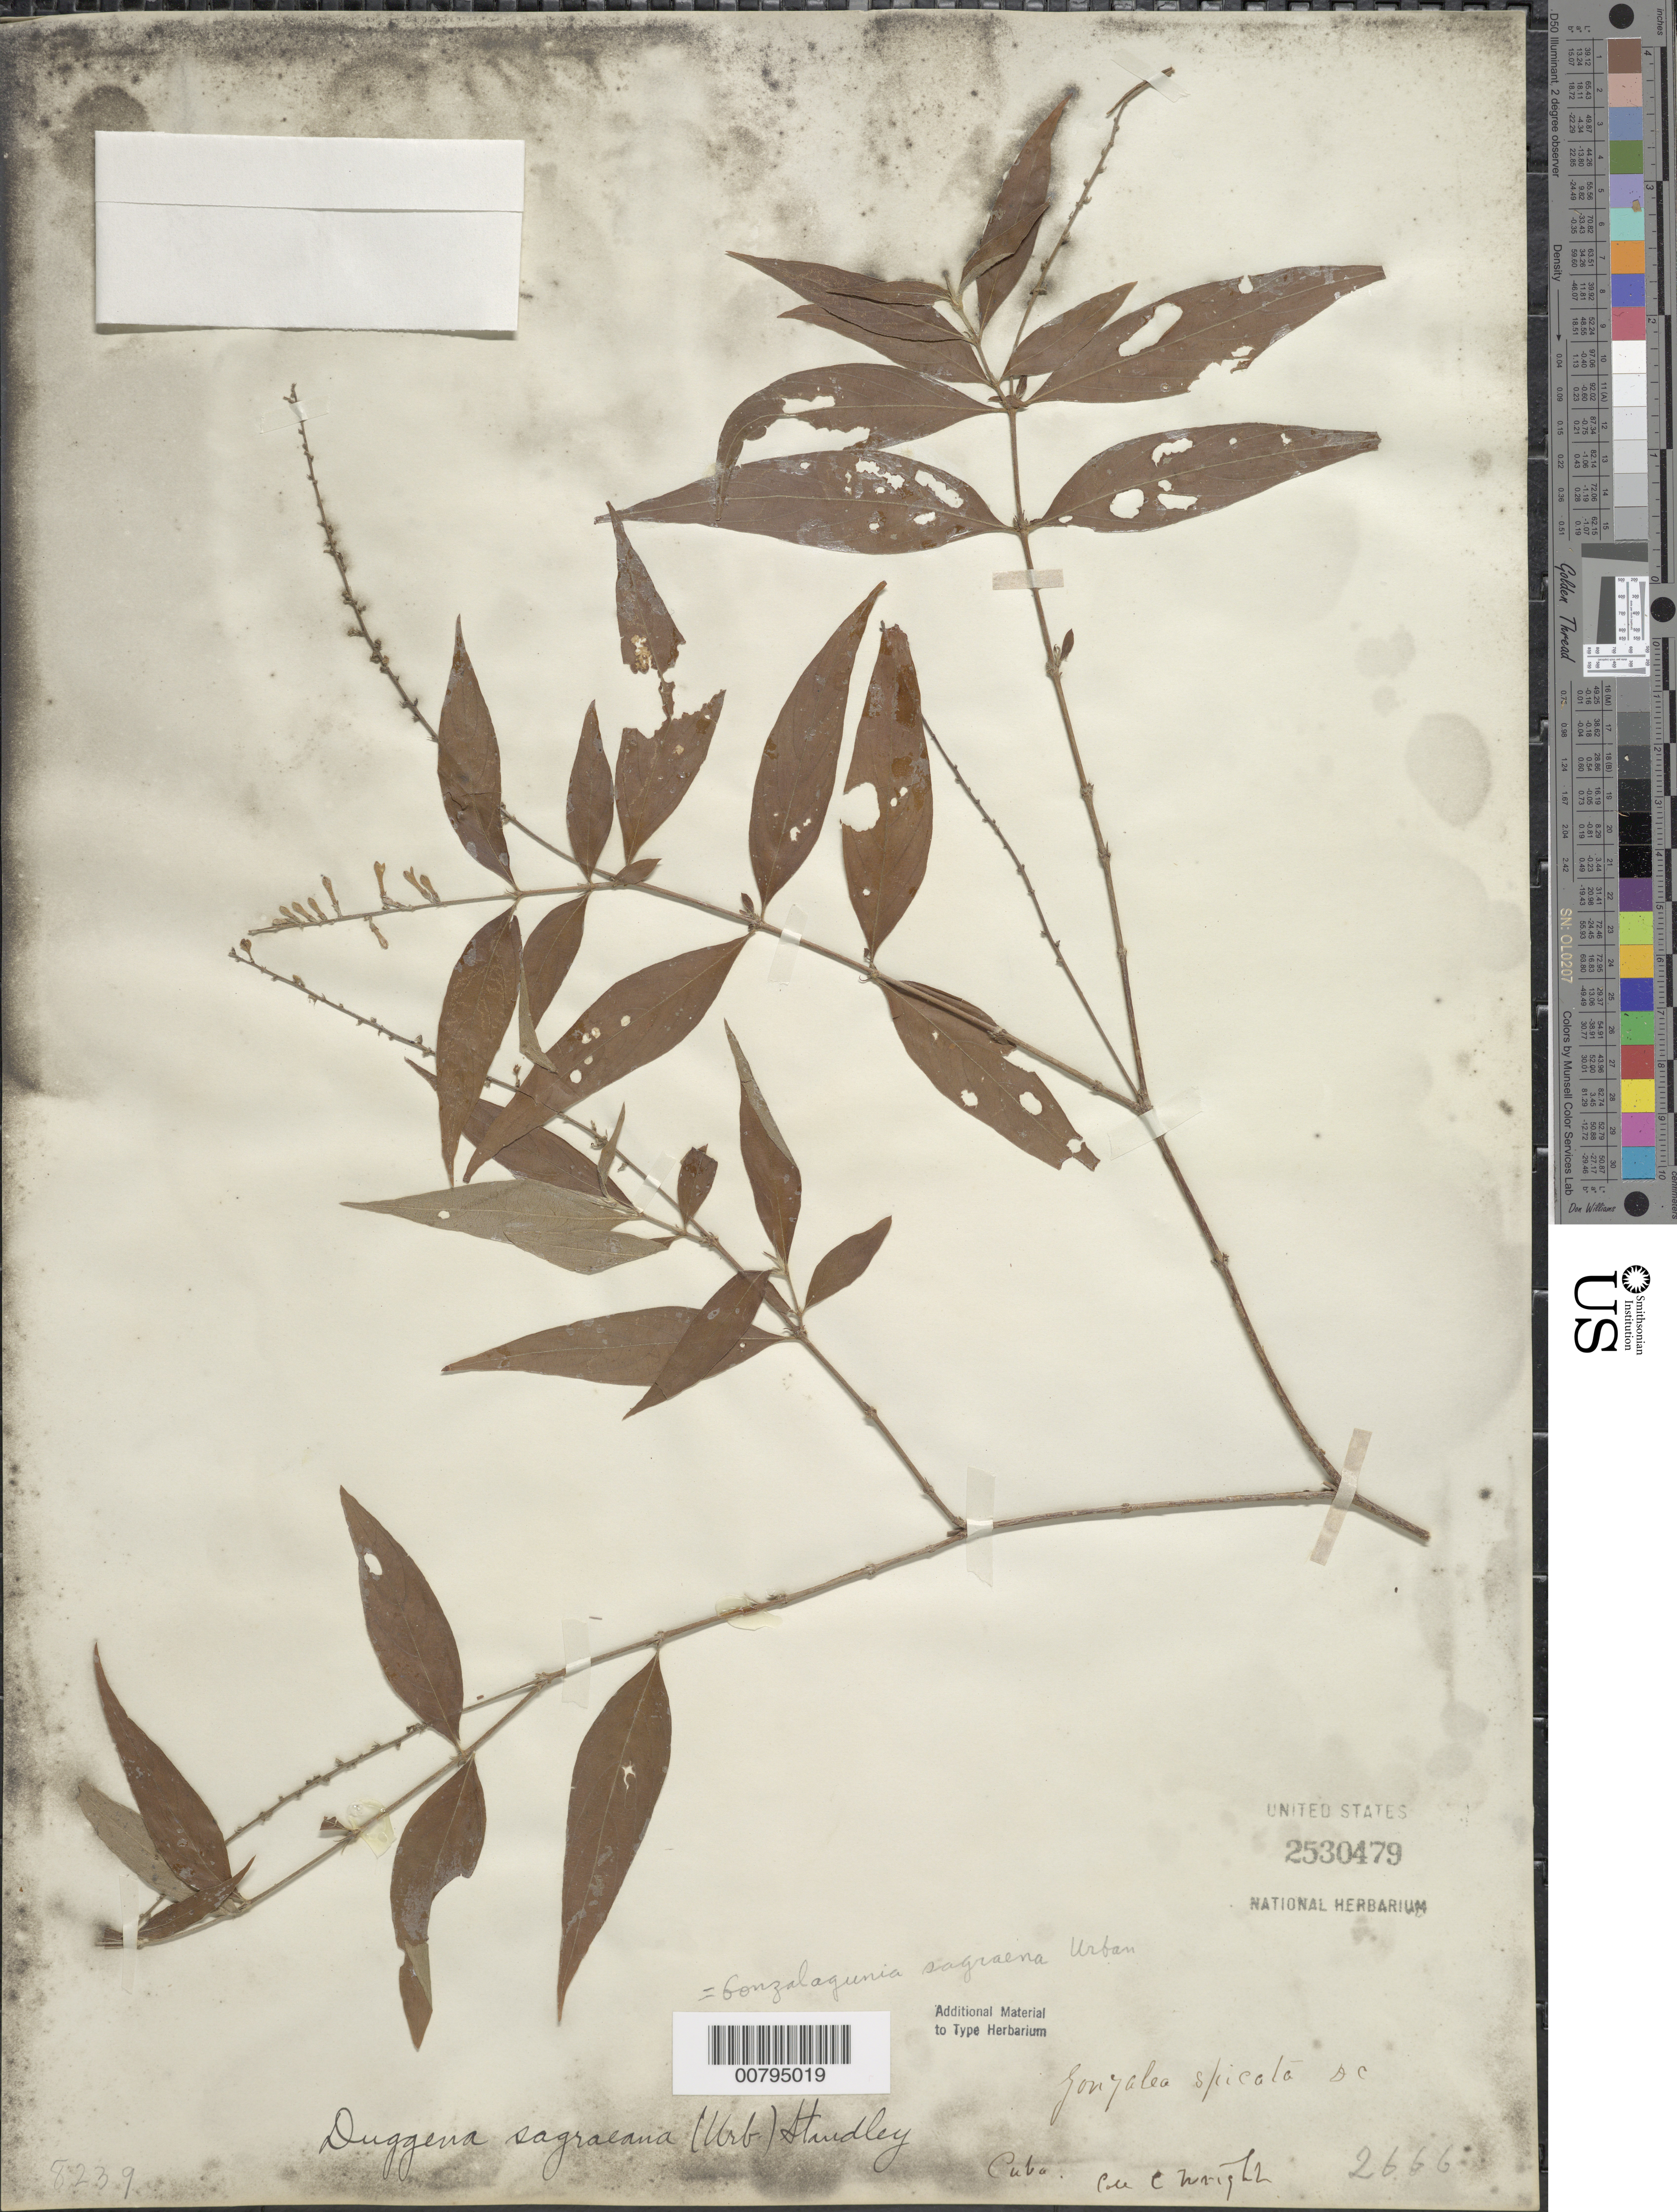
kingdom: Plantae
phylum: Tracheophyta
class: Magnoliopsida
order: Gentianales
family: Rubiaceae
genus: Gonzalagunia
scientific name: Gonzalagunia sagraeana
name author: Urb.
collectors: C. Wright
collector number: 2666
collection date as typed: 1865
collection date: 1865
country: Cuba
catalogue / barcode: US 2530479